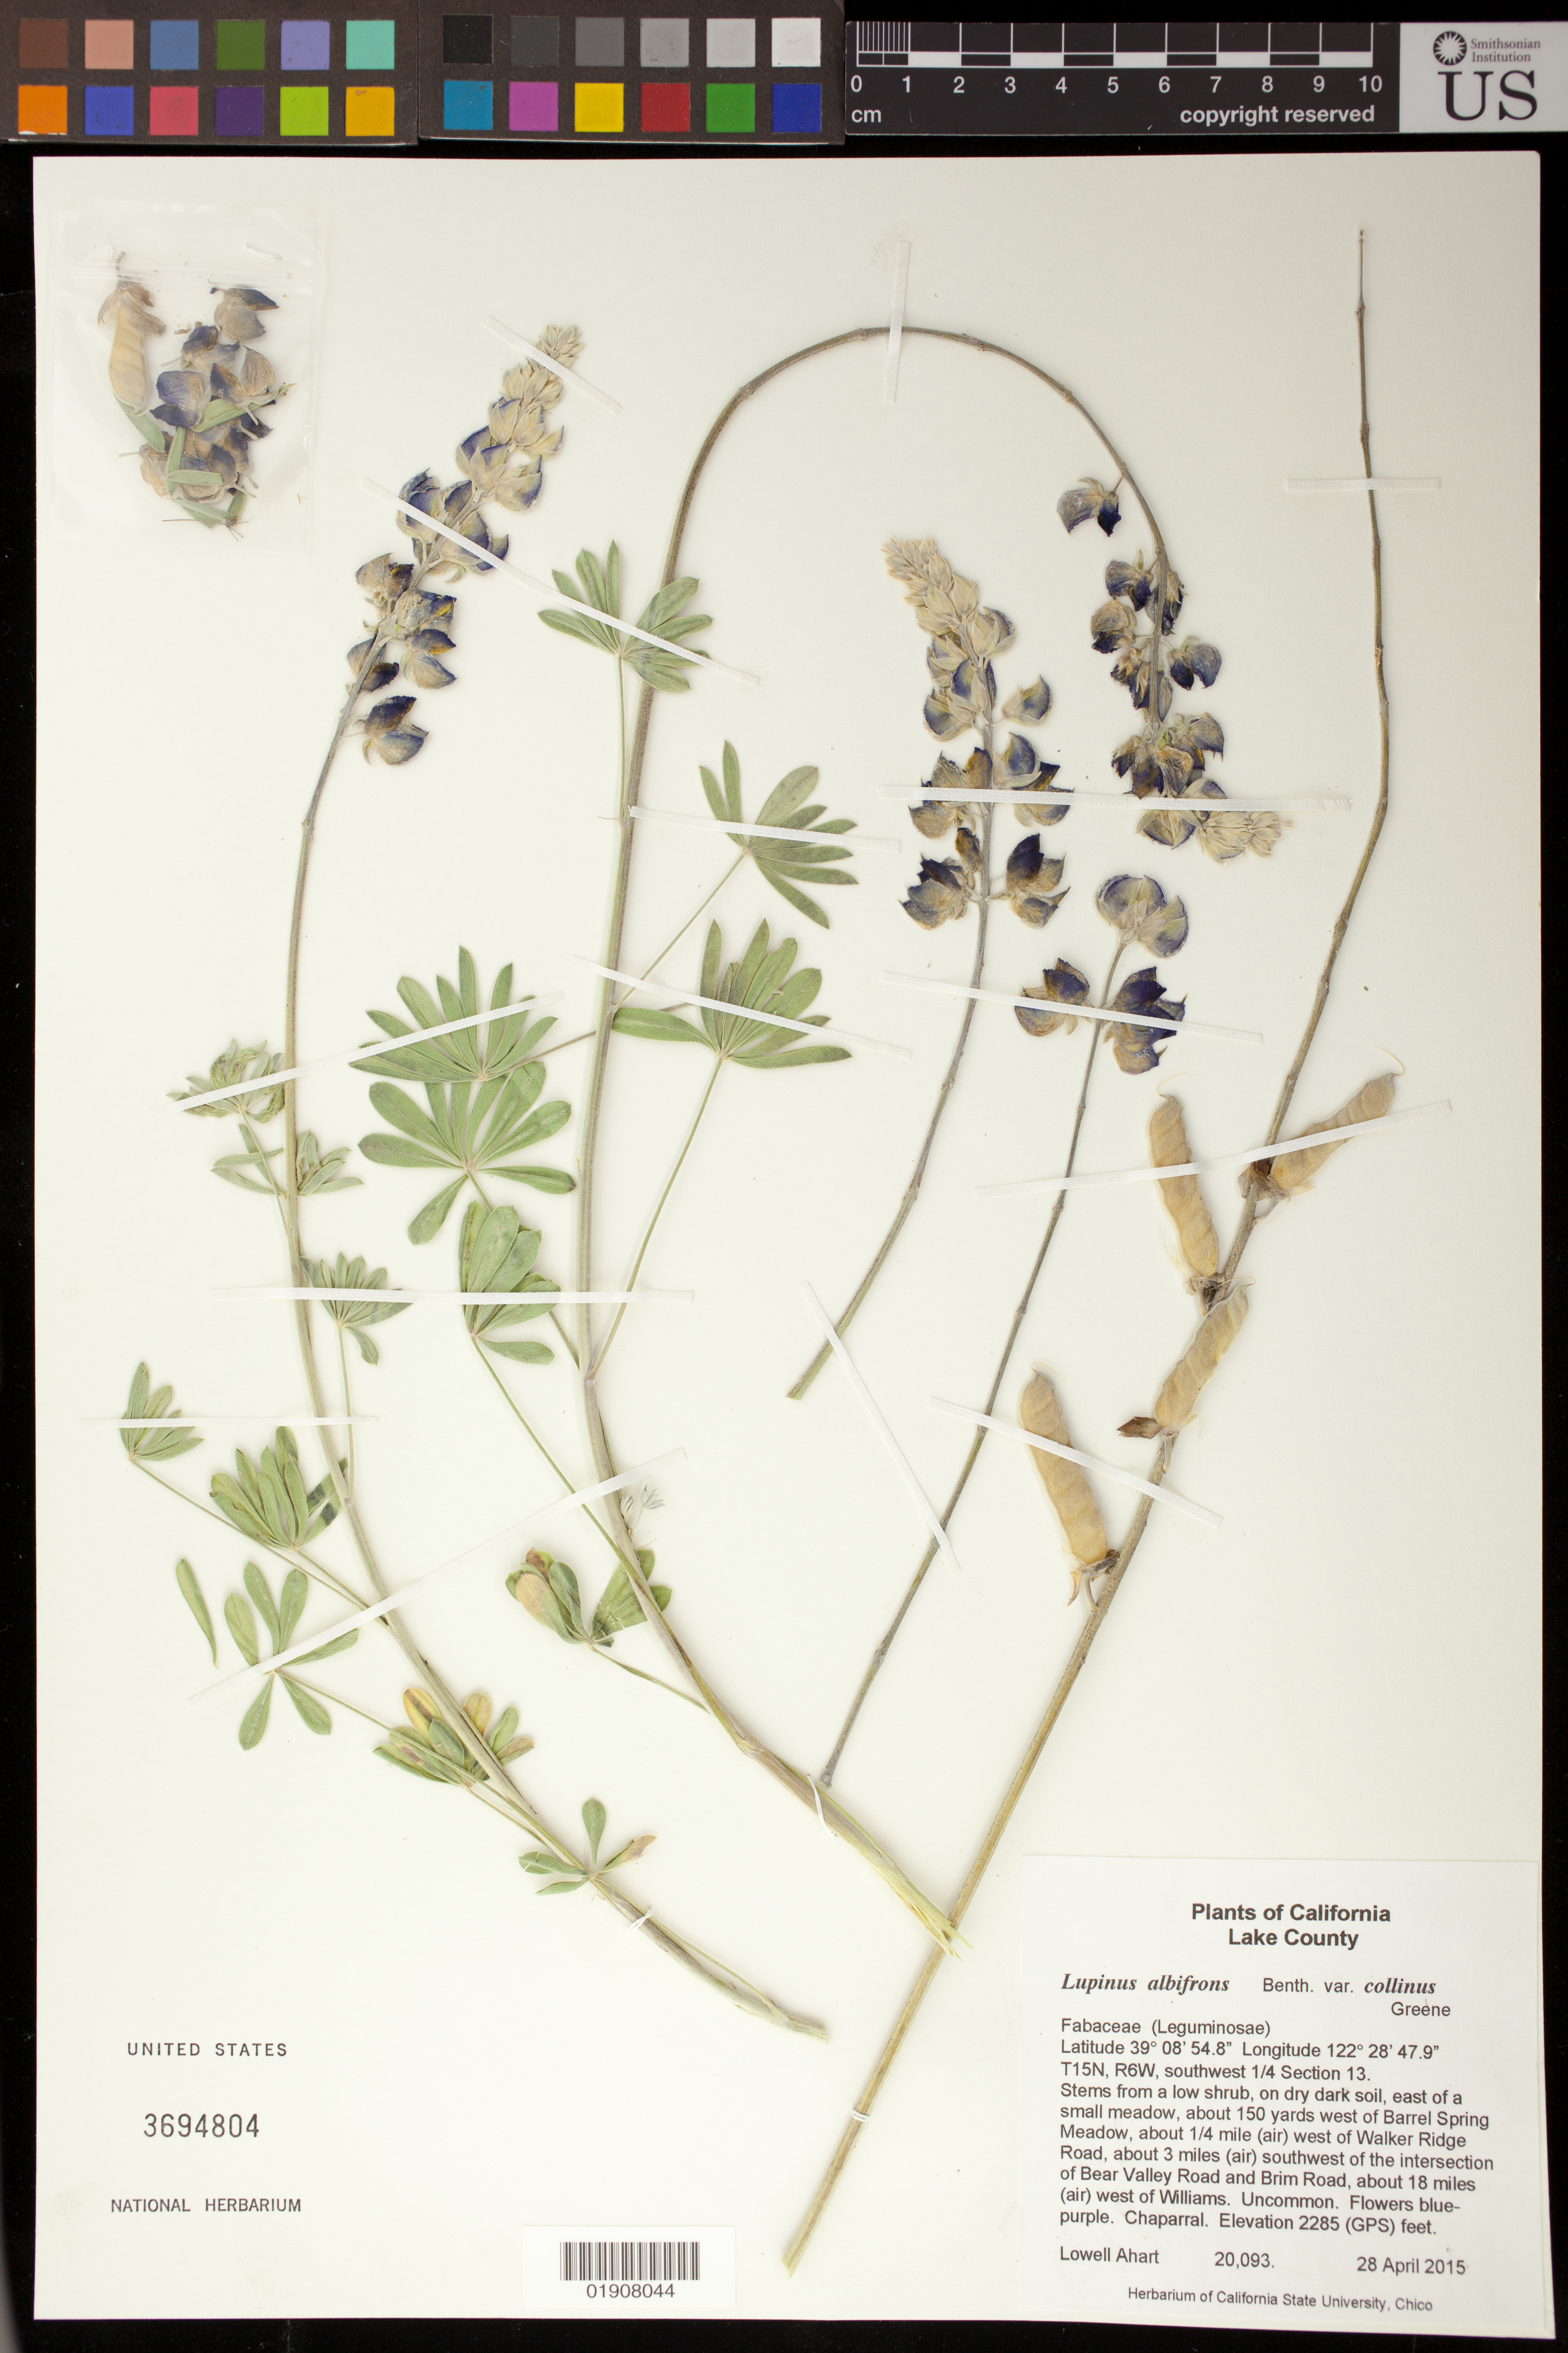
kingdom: Plantae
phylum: Tracheophyta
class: Magnoliopsida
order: Fabales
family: Fabaceae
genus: Lupinus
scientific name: Lupinus albifrons var. collinus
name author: Greene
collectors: L. Ahart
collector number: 20093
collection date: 2015-04-28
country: United States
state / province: California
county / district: Lake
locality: East of a small meadow, about 150 yards west of Barrel Spring Meadow, about 1/4 mile (air) west of Walker Ridge Road, about 3 miles (air) southwest of the intersection of Bear Valley Road and Brim Road, about 18 miles (air) west of Williams.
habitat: Chaparral.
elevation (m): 696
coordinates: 39 08 54.8 N, 122 28 47.9 W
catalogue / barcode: US 3694804